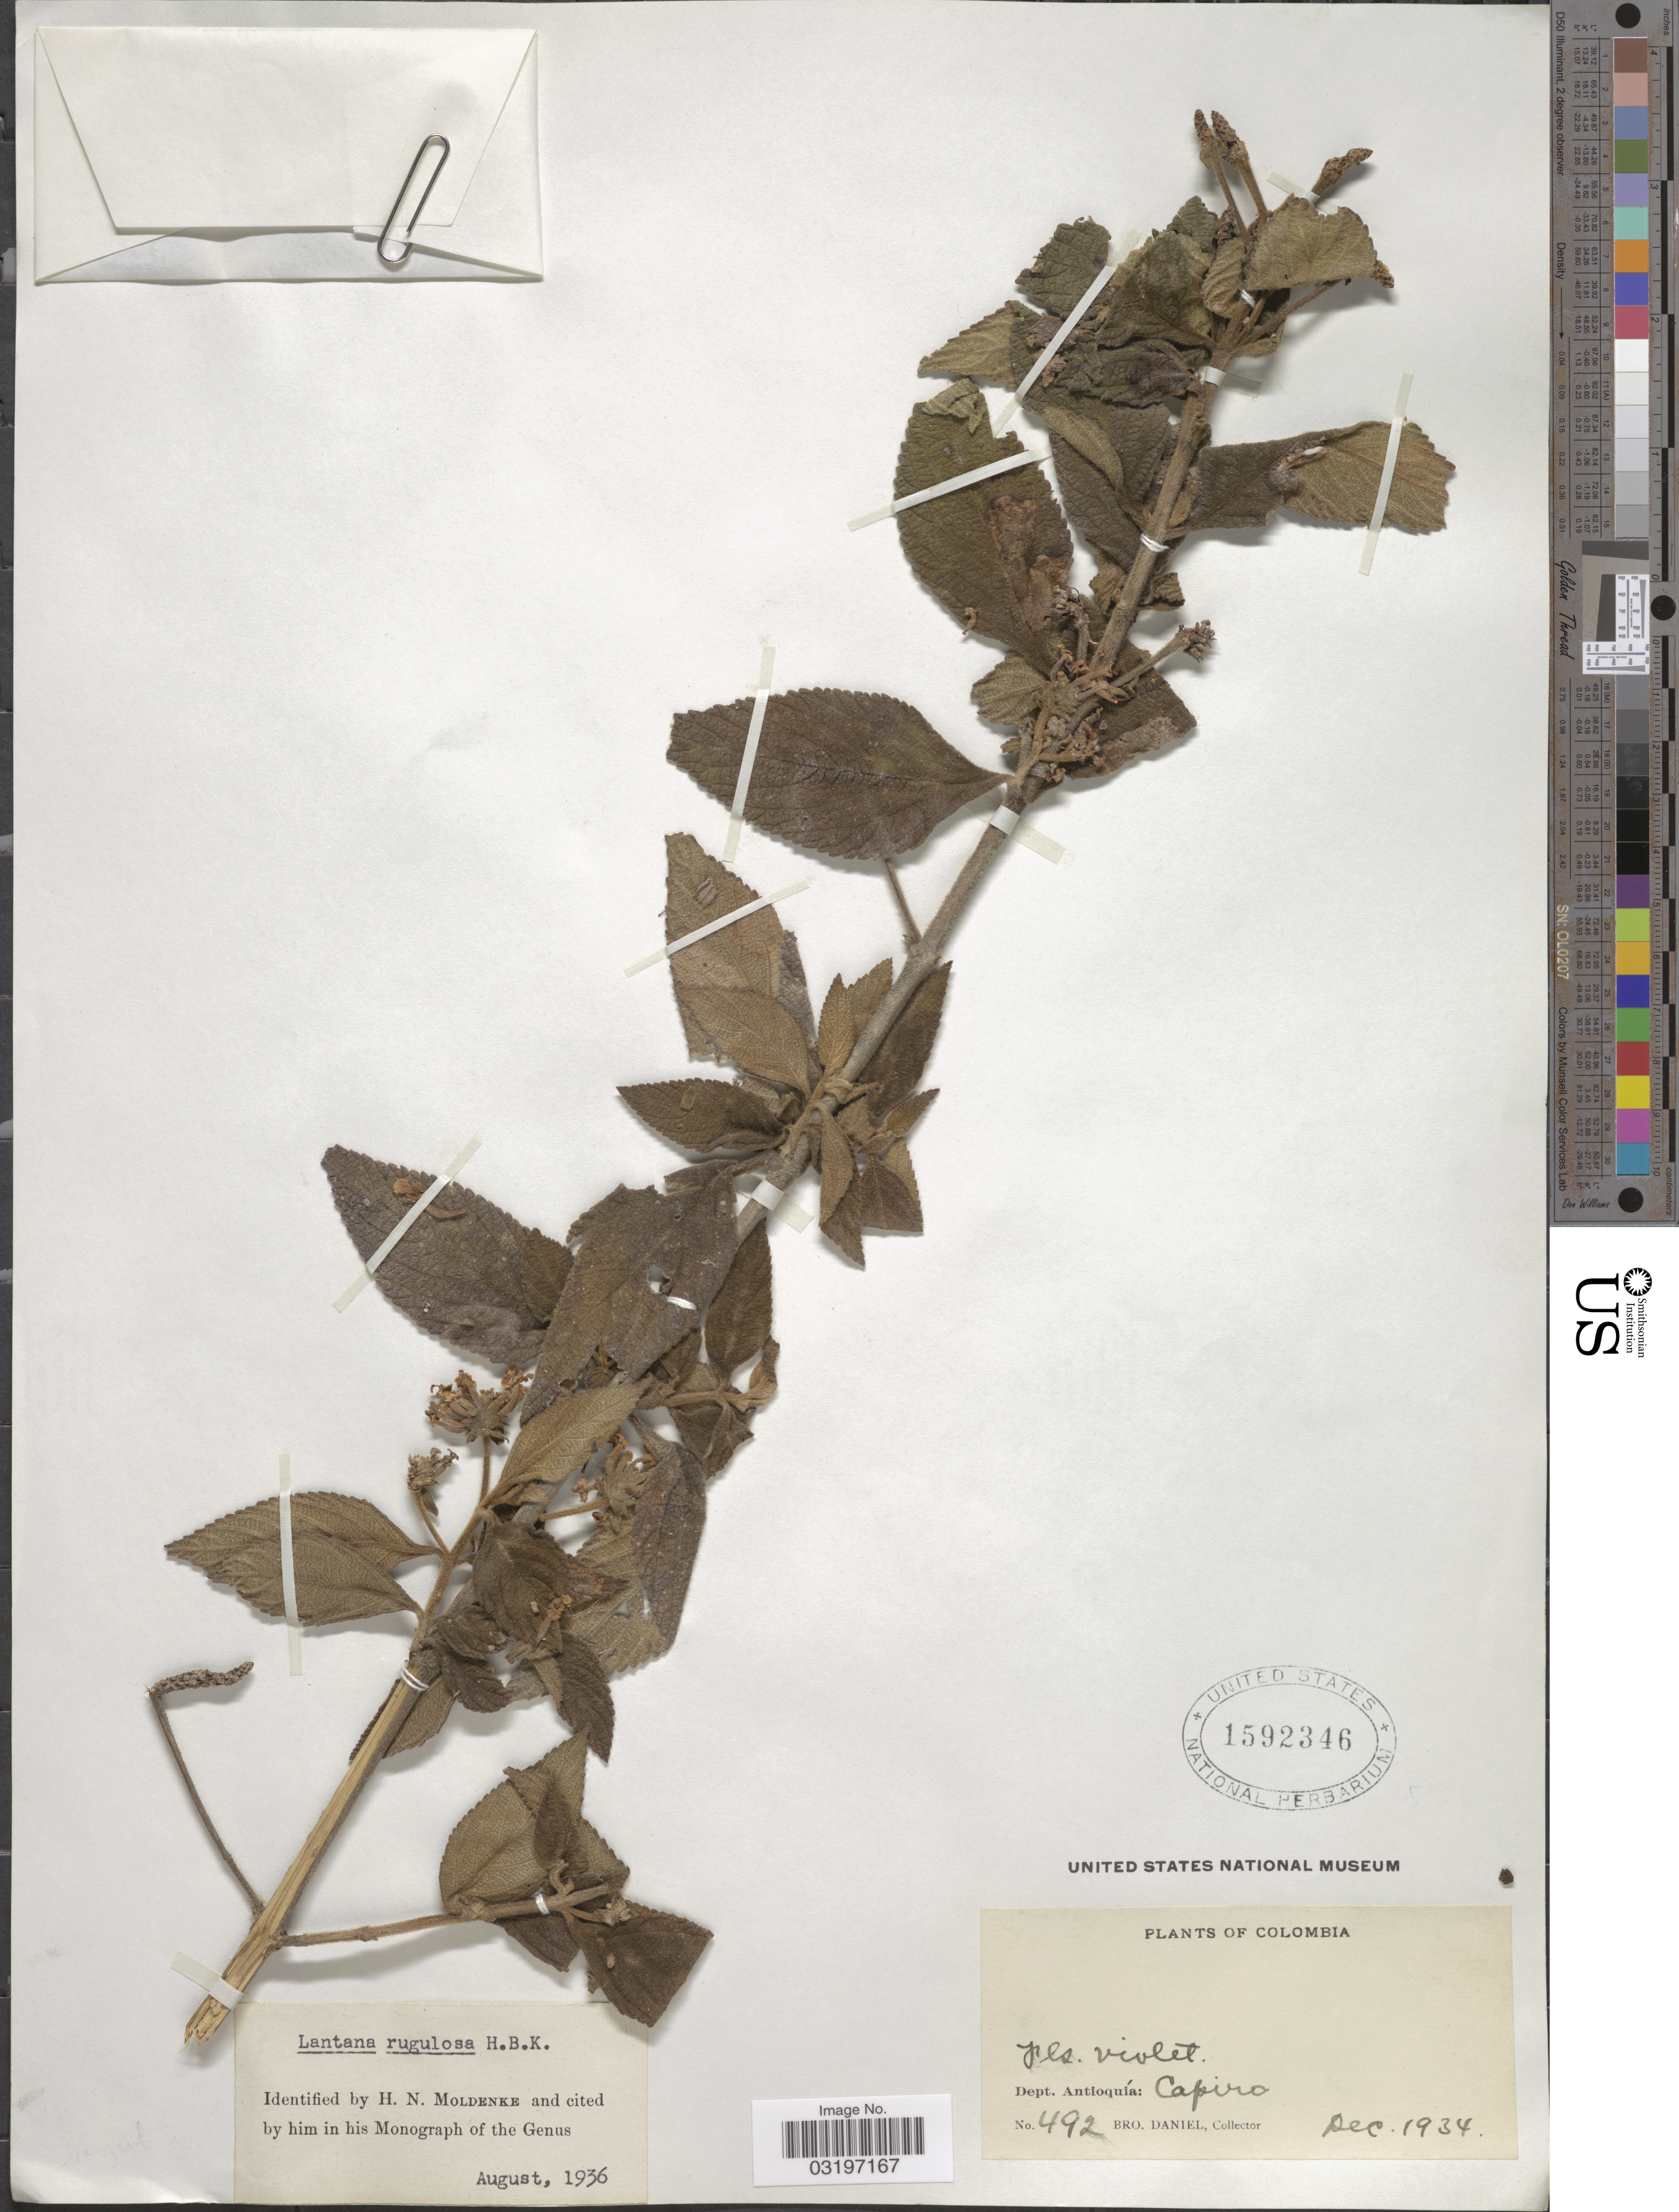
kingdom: Plantae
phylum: Tracheophyta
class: Magnoliopsida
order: Lamiales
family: Verbenaceae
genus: Lantana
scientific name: Lantana rugulosa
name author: Kunth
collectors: Bro. Daniel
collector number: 492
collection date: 1934-12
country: Colombia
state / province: Antioquia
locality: Dept. Antioquía: Capiro.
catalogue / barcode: US 1592346